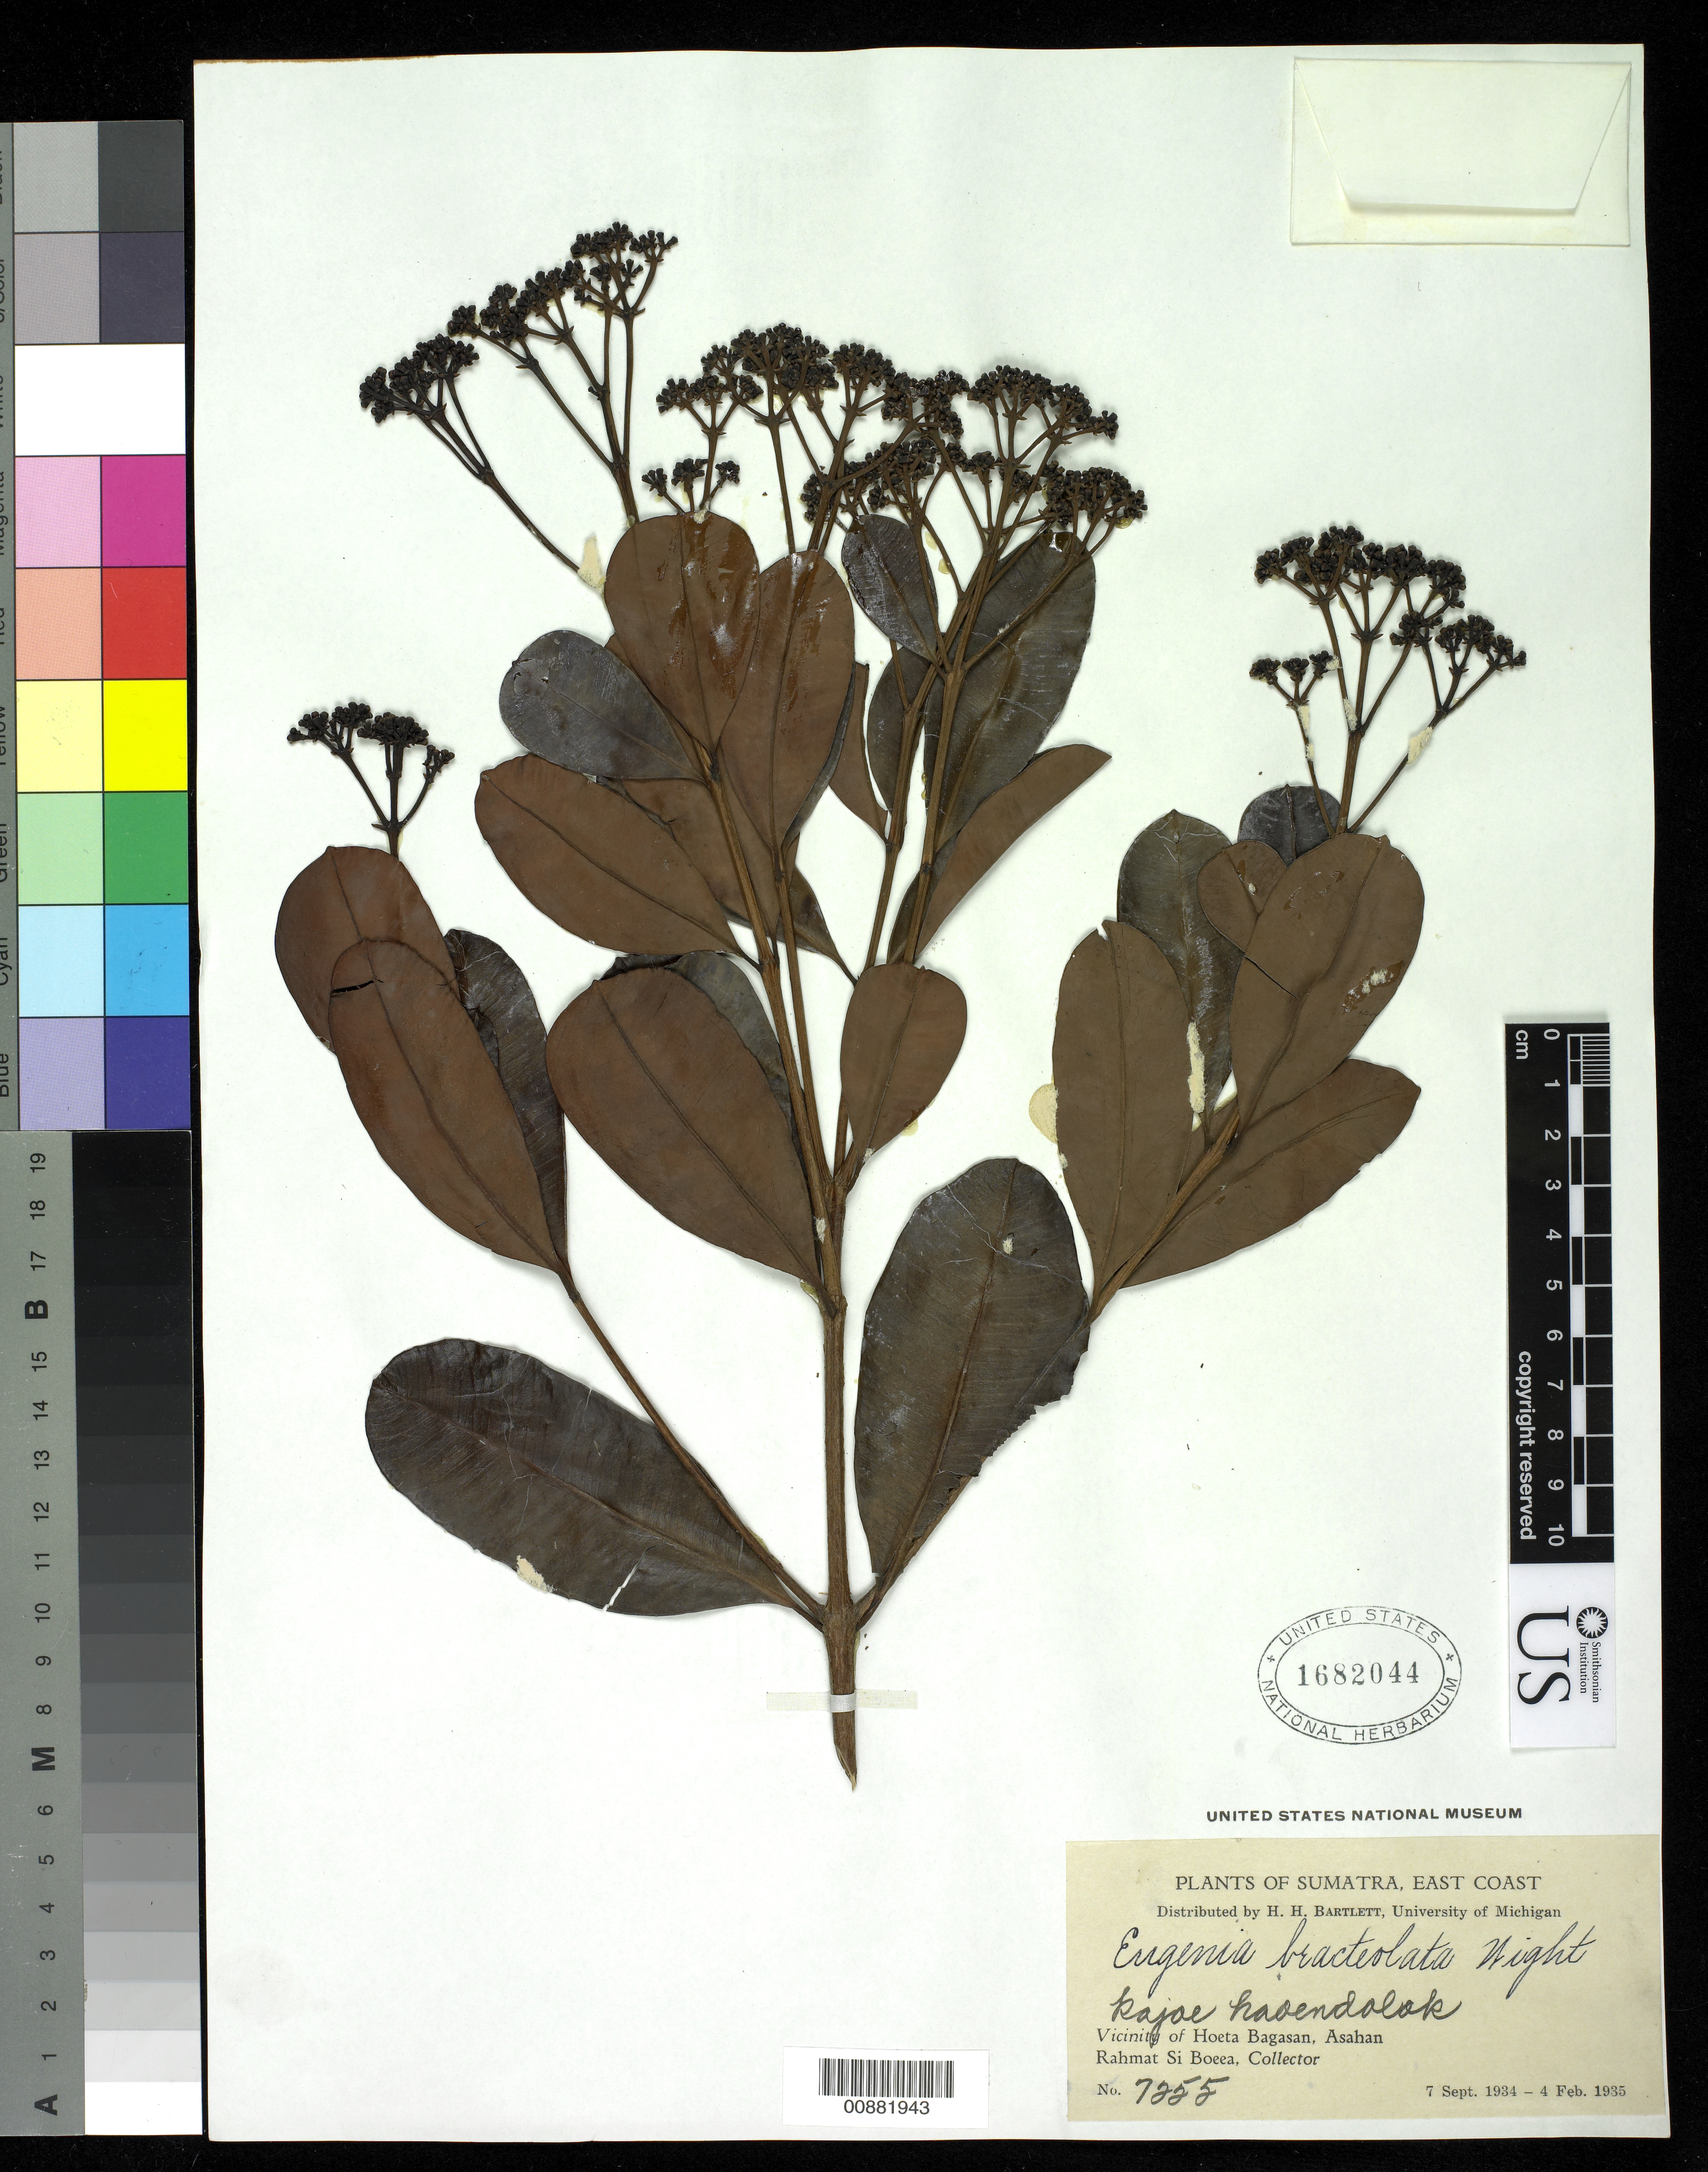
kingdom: Plantae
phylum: Tracheophyta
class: Magnoliopsida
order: Myrtales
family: Myrtaceae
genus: Syzygium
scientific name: Syzygium bracteolatum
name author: (Wight) Masam.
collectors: Rahmat Si Boeea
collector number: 7255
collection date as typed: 07 Sep 1934 to 04 Feb 1935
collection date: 1934-09-07/1935-02-04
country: Indonesia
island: Sumatra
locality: Sumatra, Vicinity of Hoeta Bagasan, Asahan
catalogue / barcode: US 1682044